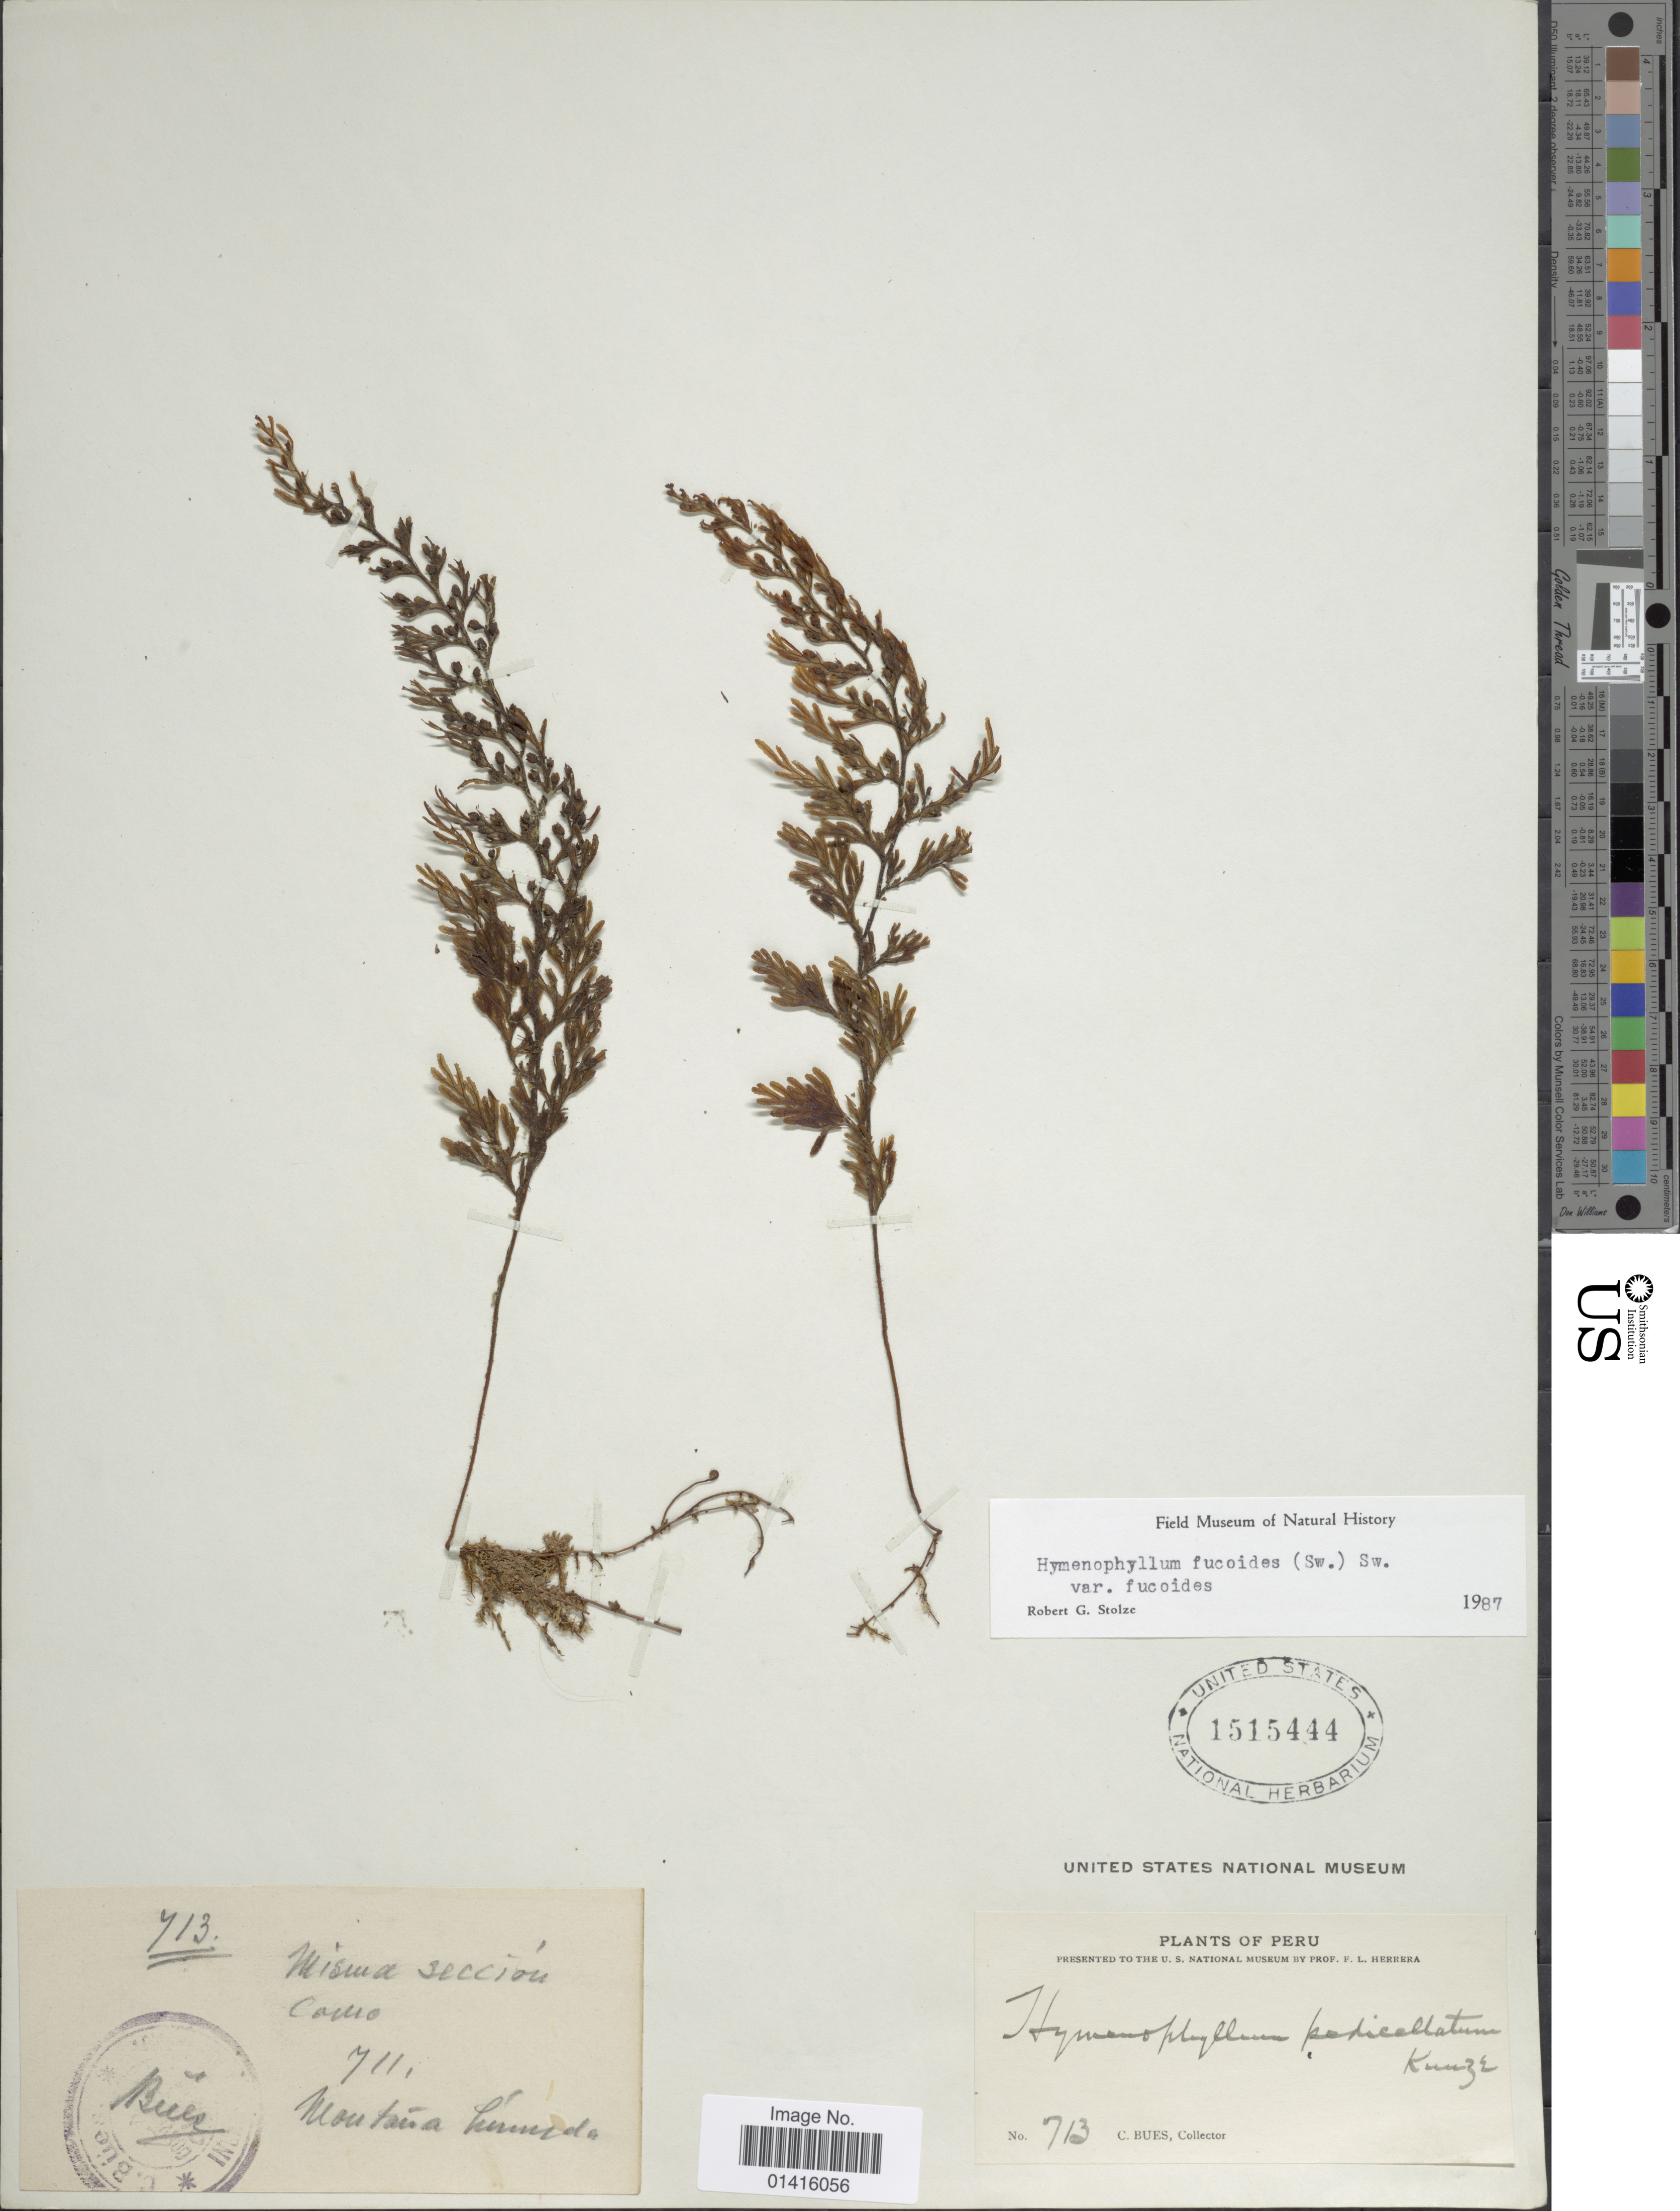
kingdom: Plantae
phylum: Tracheophyta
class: Polypodiopsida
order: Hymenophyllales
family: Hymenophyllaceae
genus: Hymenophyllum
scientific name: Hymenophyllum fucoides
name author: (Sw.) Sw.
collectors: C. Bues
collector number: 713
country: Peru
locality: Misma sección Como, Montaña húmeda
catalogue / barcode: US 1515444